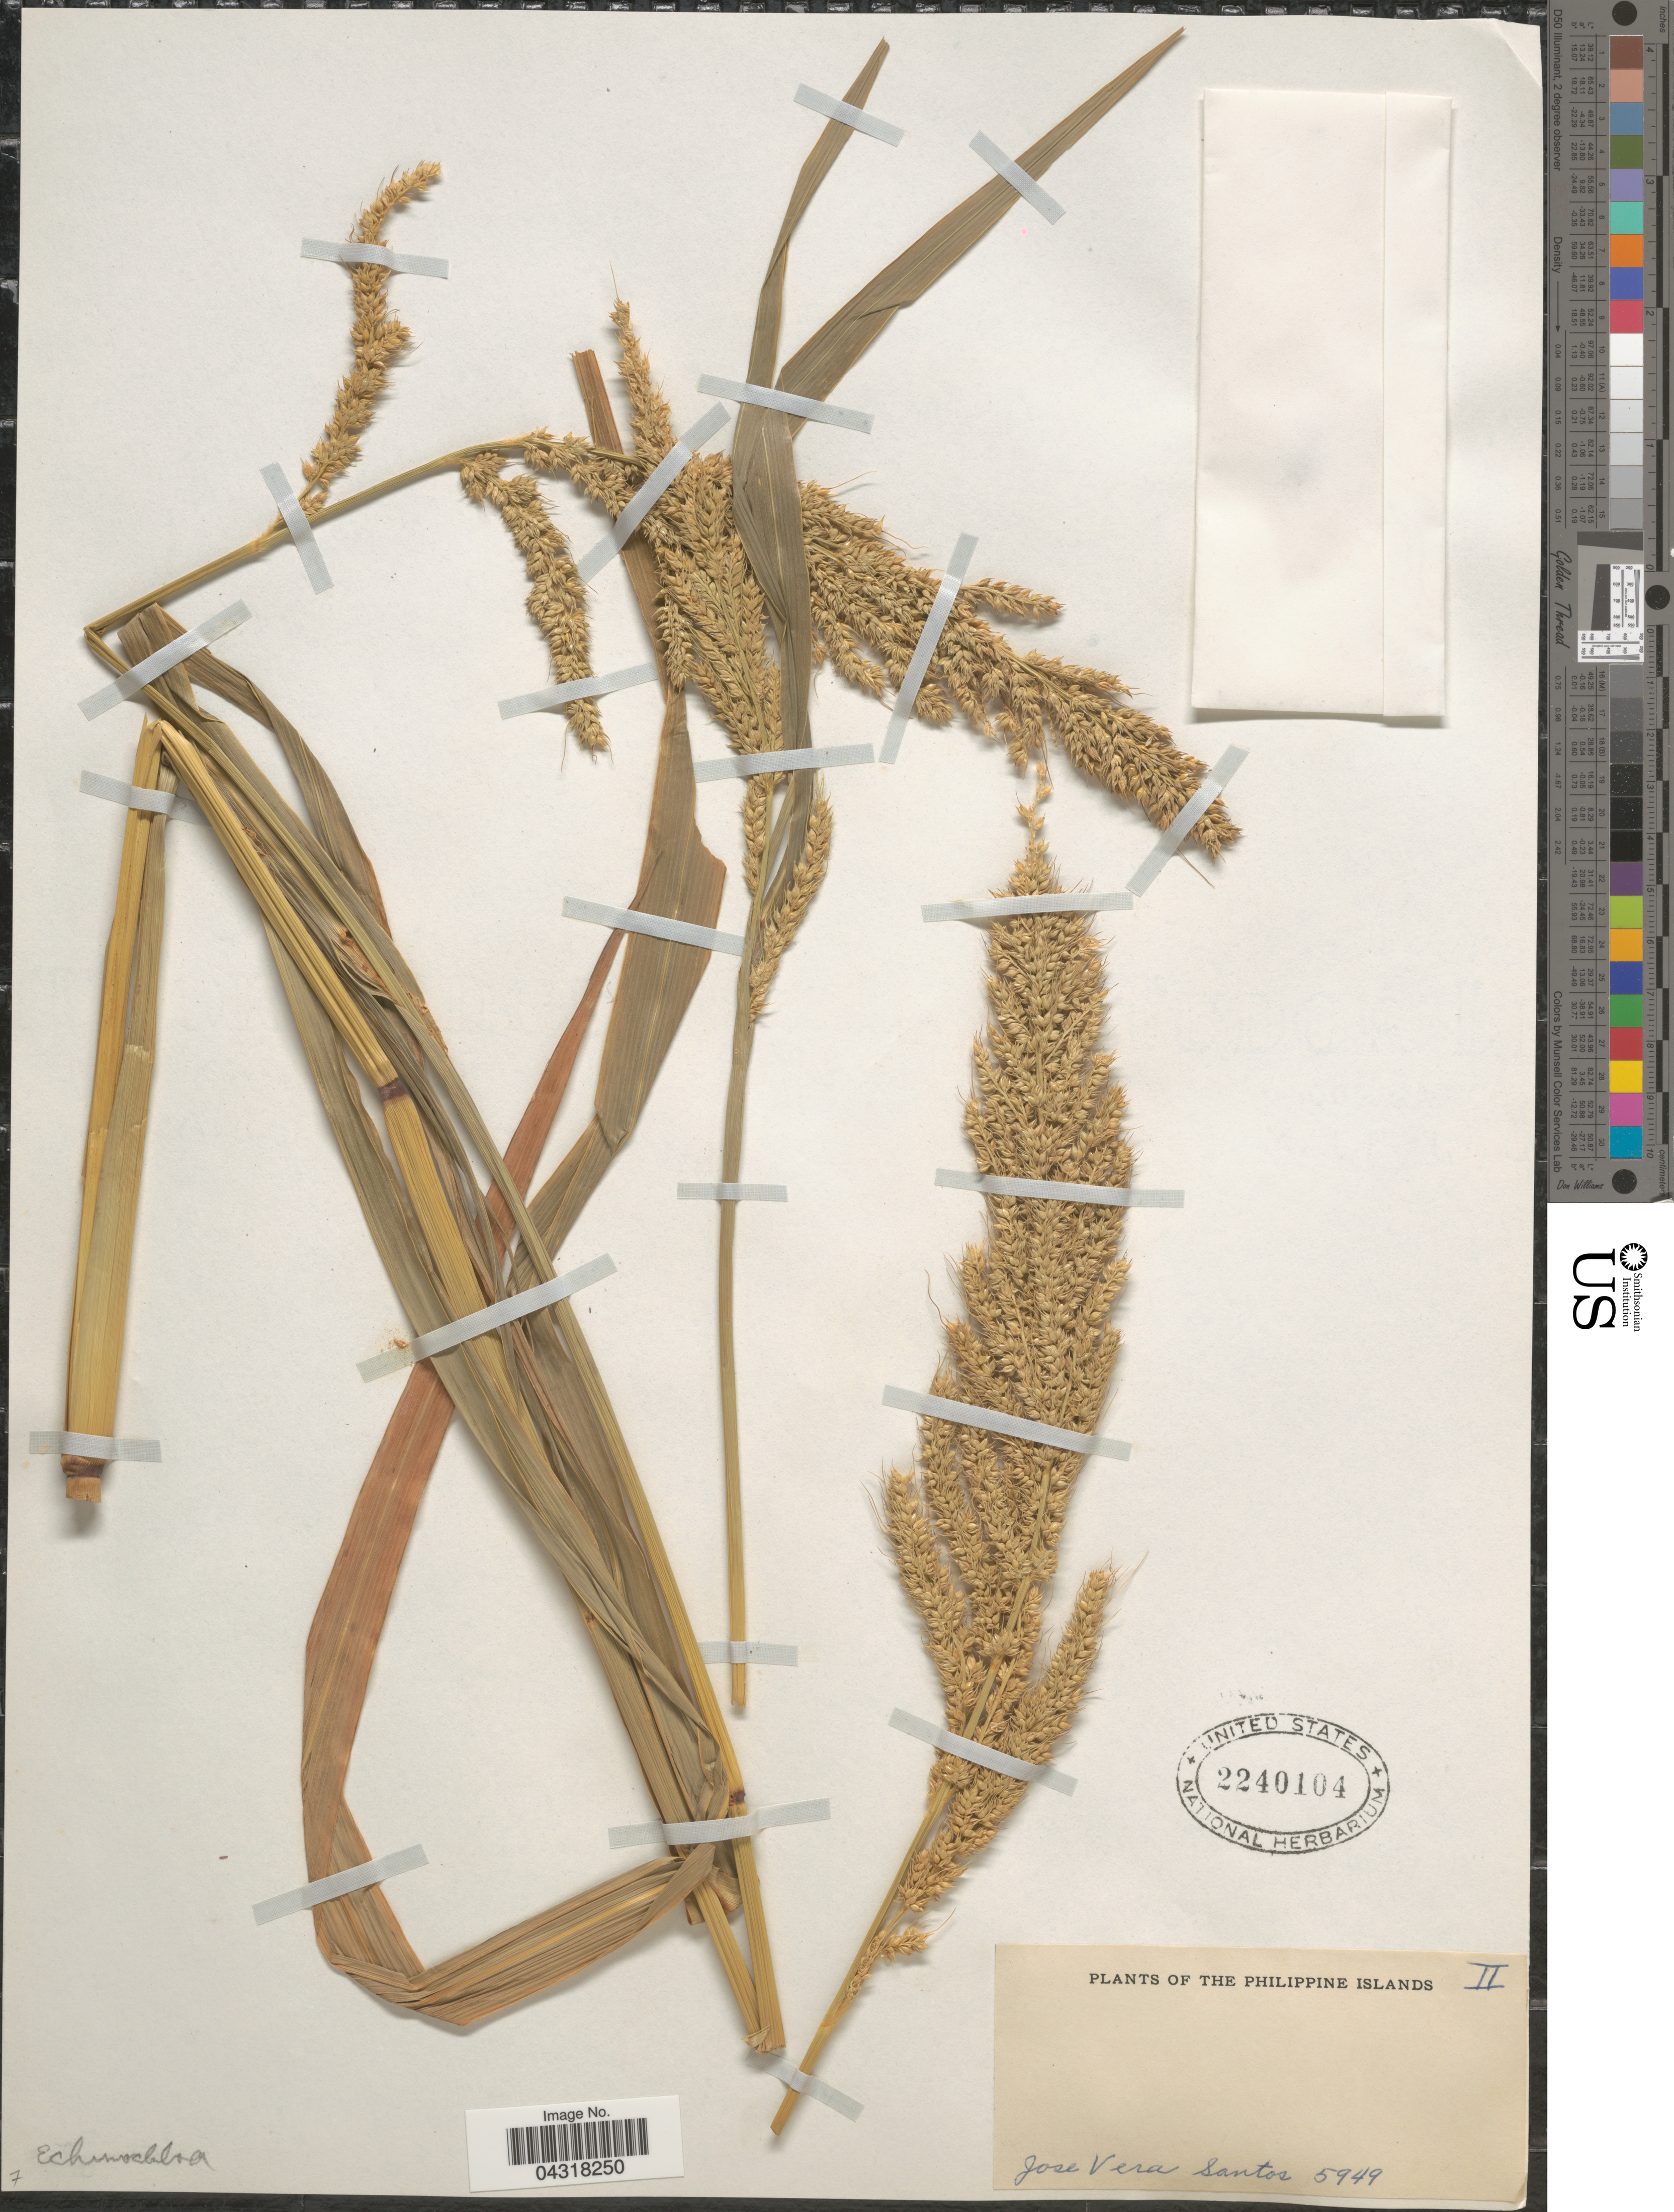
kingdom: Plantae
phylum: Tracheophyta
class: Liliopsida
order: Poales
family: Poaceae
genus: Echinochloa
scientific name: Echinochloa sp.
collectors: J. Santos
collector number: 5949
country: Philippines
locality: The Philippine Islands.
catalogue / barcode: US 2240104